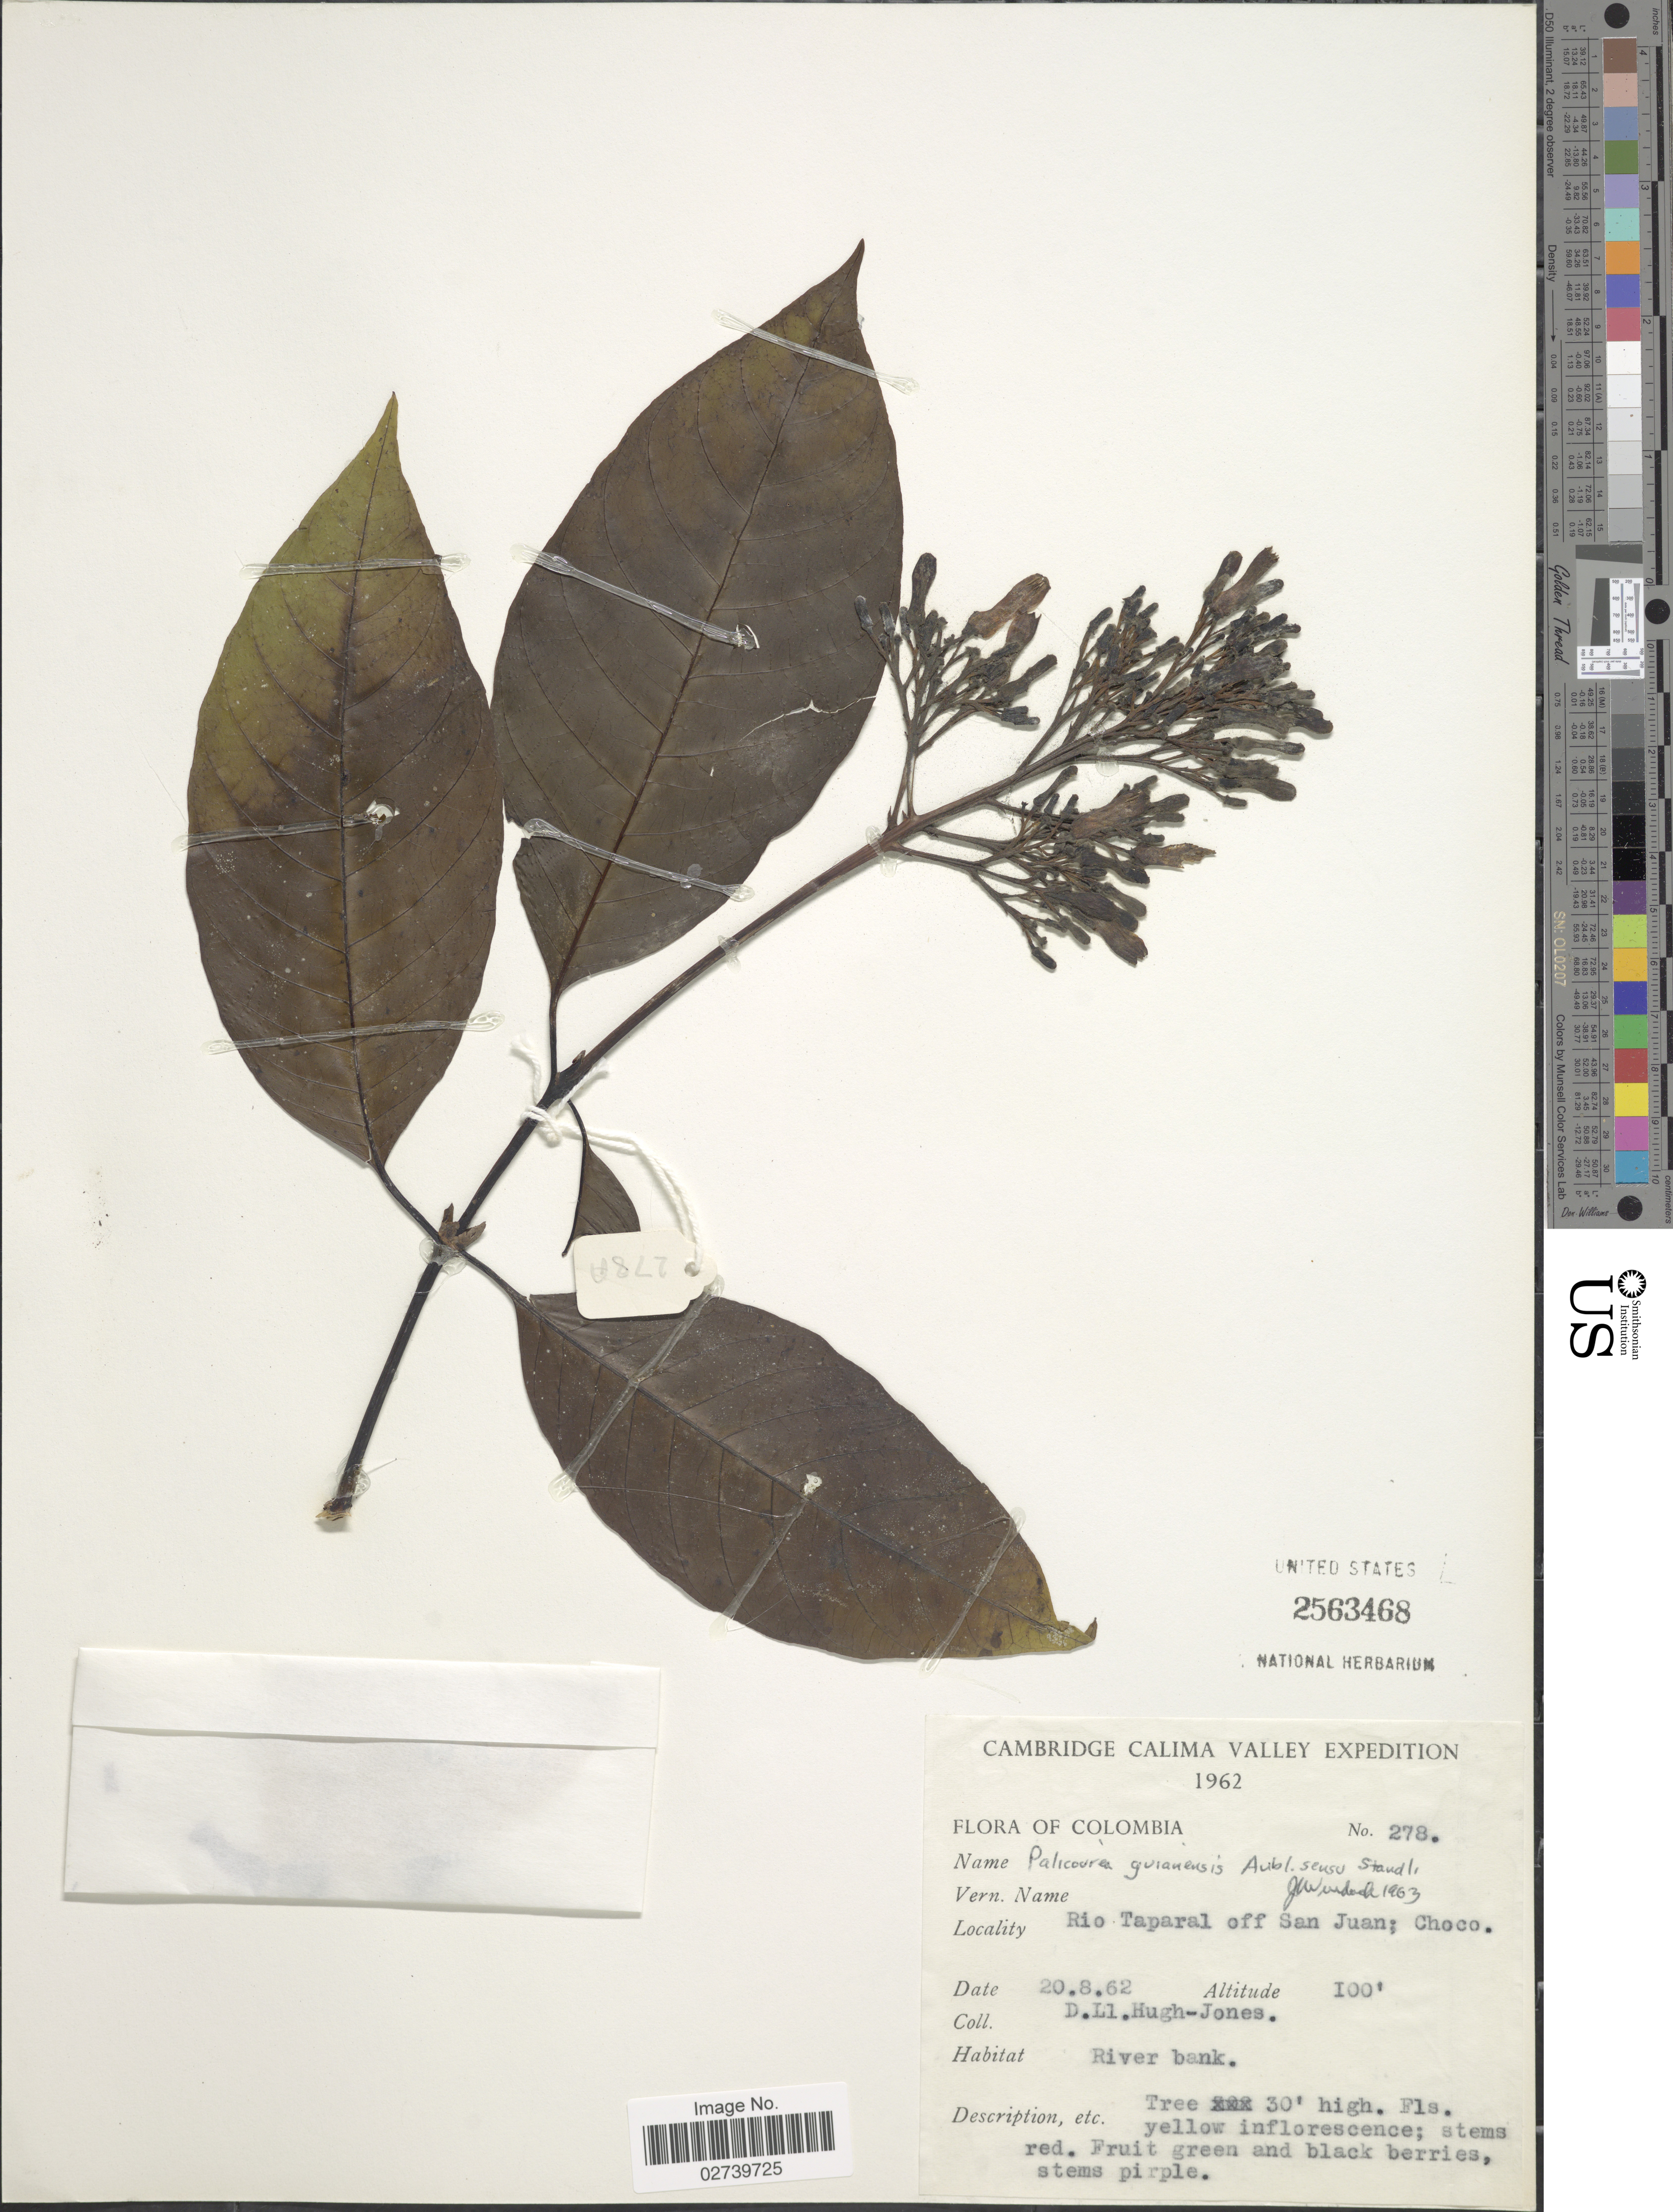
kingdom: Plantae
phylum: Tracheophyta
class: Magnoliopsida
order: Gentianales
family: Rubiaceae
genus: Palicourea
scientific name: Palicourea guianensis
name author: Aubl.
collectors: D. Hugh-Jones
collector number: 278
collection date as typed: Transcribed d/m/y: 20/8/62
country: Colombia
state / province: Chocó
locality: Rio Taparal off San Juan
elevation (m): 30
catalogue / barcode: US 2563468